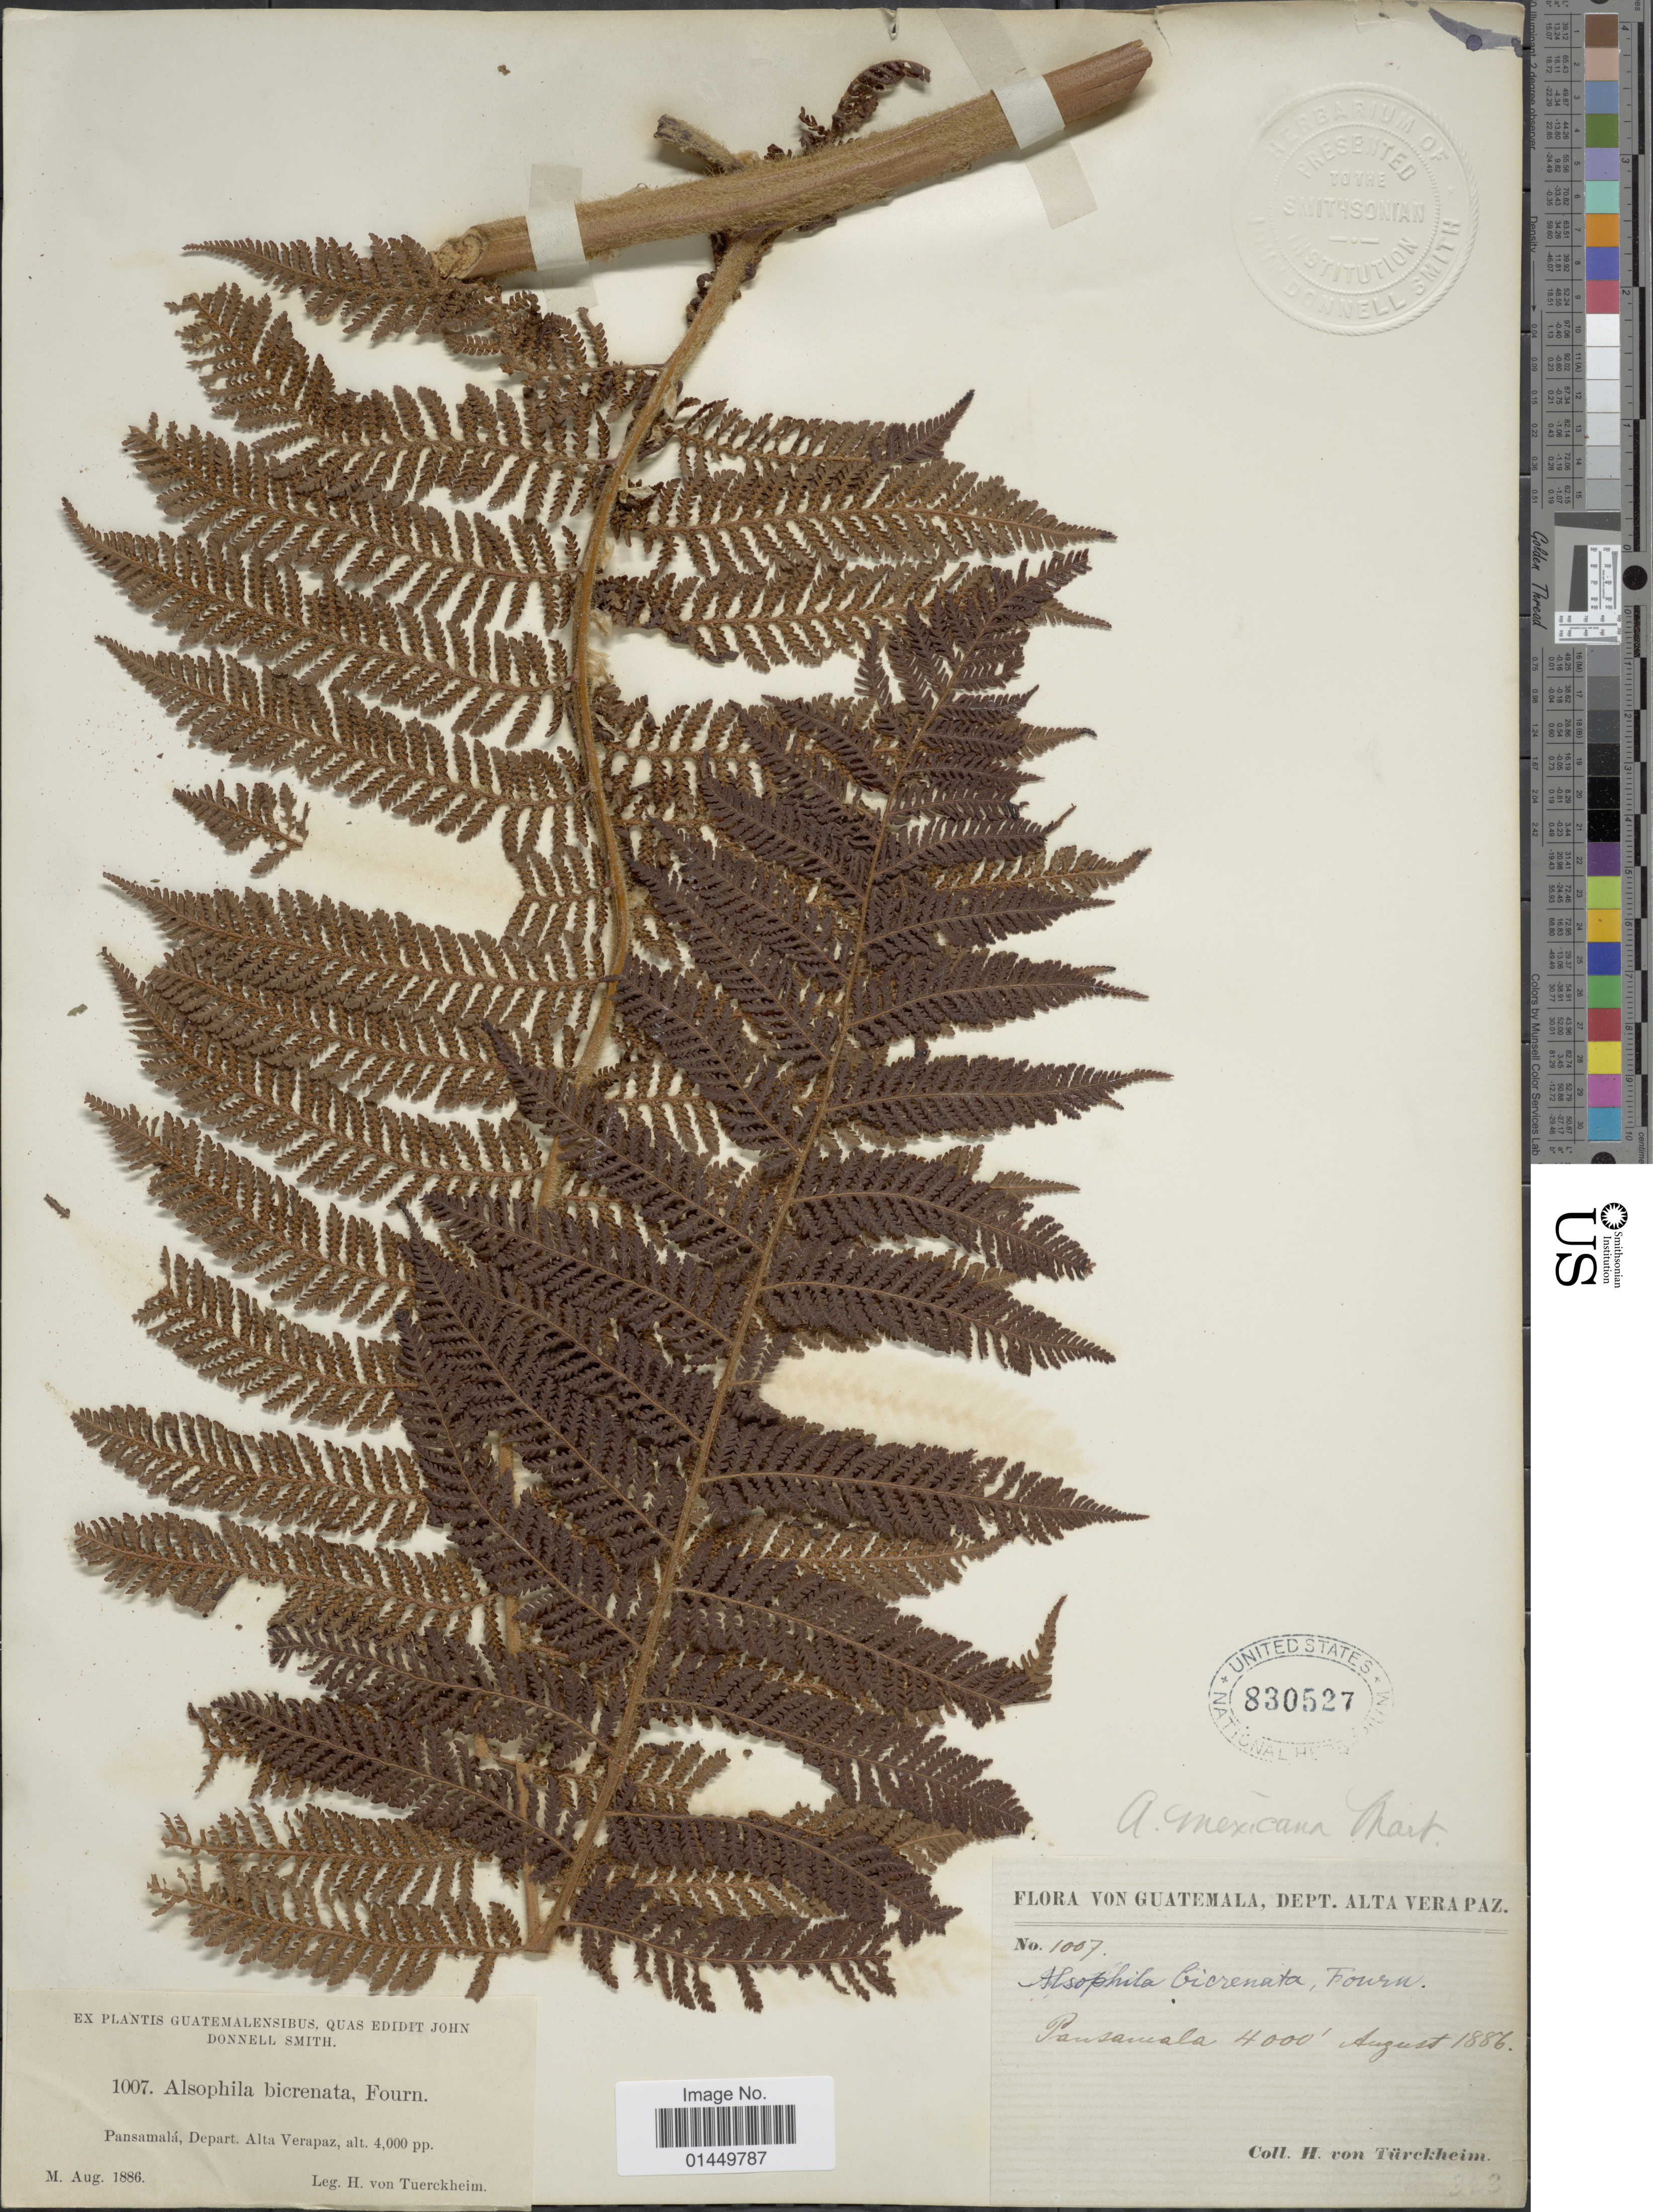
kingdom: Plantae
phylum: Tracheophyta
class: Polypodiopsida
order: Cyatheales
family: Cyatheaceae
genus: Cyathea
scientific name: Cyathea valdecrenata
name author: Domin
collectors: H. von Türckheim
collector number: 1007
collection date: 1886-08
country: Guatemala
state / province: Alta Verapaz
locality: Pansamala, Depart. Alta Verapaz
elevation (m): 1219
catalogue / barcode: US 830527